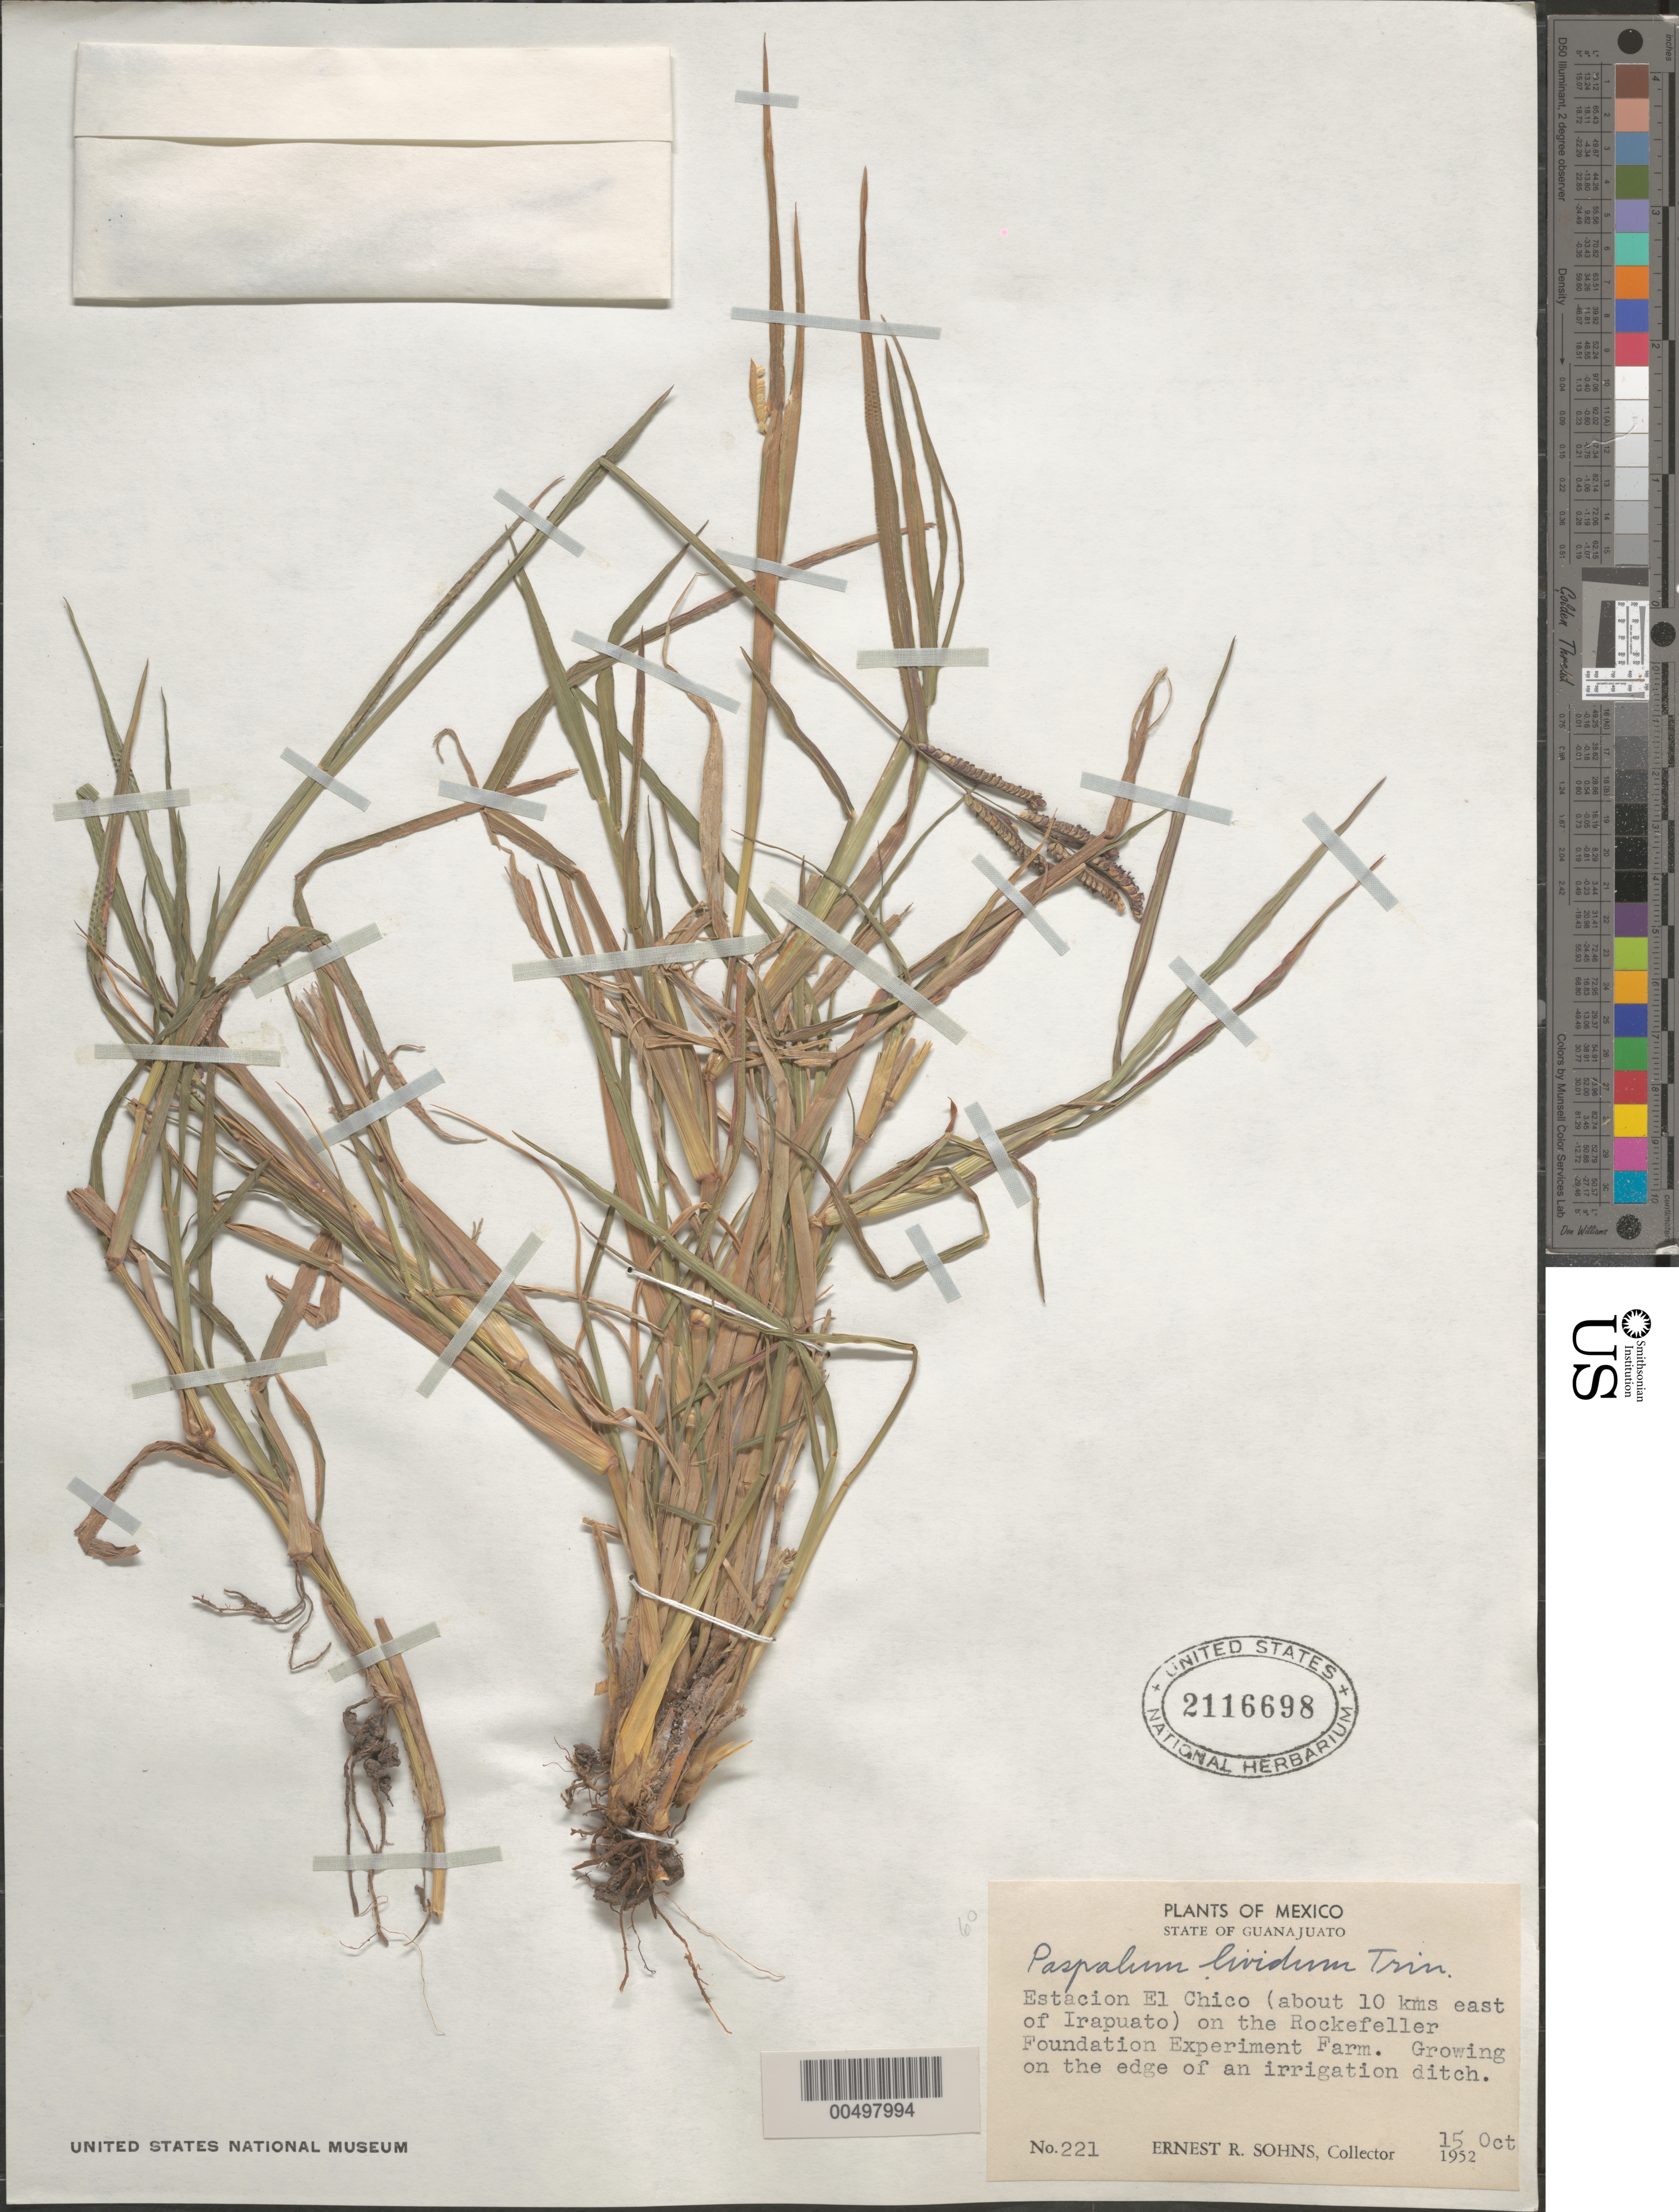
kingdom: Plantae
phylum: Tracheophyta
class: Liliopsida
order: Poales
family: Poaceae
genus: Paspalum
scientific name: Paspalum lividum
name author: Trin. in Schltdl.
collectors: E. R. Sohns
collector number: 221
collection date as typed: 15 Oct 1952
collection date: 1952-10-15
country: Mexico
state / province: Guanajuato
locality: Estacion El Chico (about 10 km E of Irapuato) on the Rockefeller Foundation Experiment Farm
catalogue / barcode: US 2116698